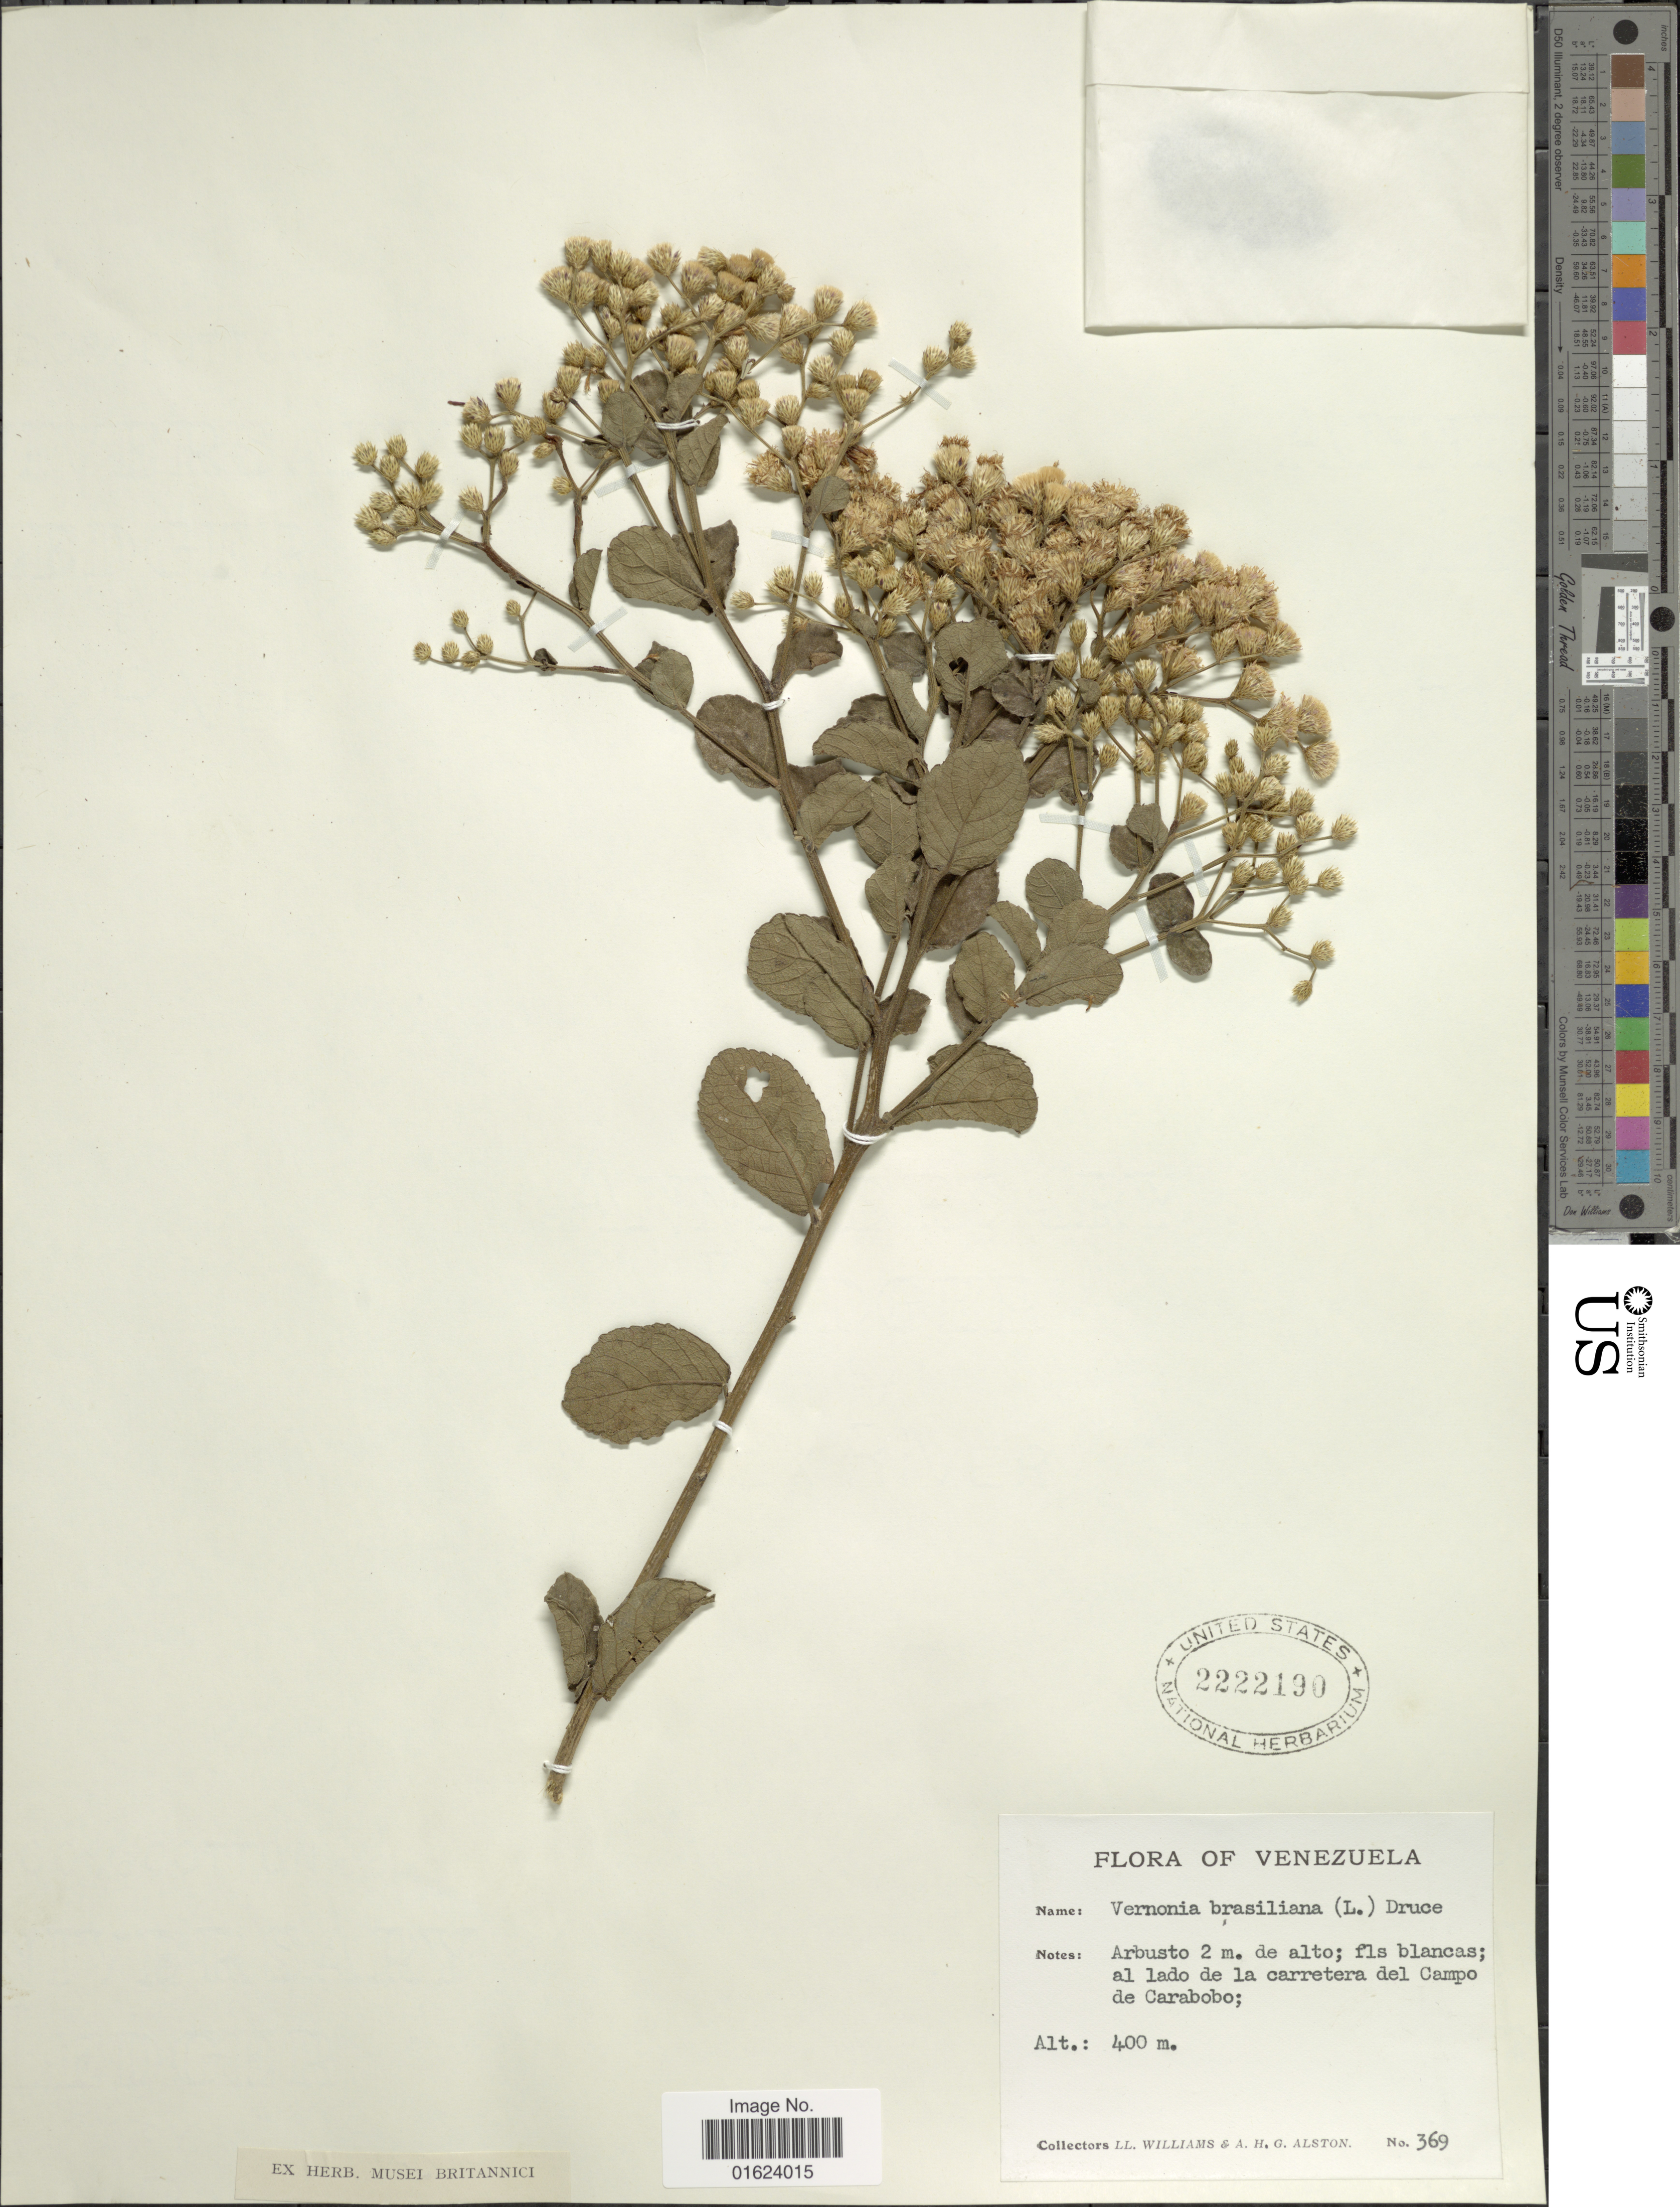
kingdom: Plantae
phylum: Tracheophyta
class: Magnoliopsida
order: Asterales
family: Asteraceae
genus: Vernonia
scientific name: Vernonia brasiliana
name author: (L.) Druce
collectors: Ll. Williams & A. H. Alston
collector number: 369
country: Venezuela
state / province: Carabobo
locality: Al lado de la carretera del Campo de Carabobo.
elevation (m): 400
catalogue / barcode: US 2222190